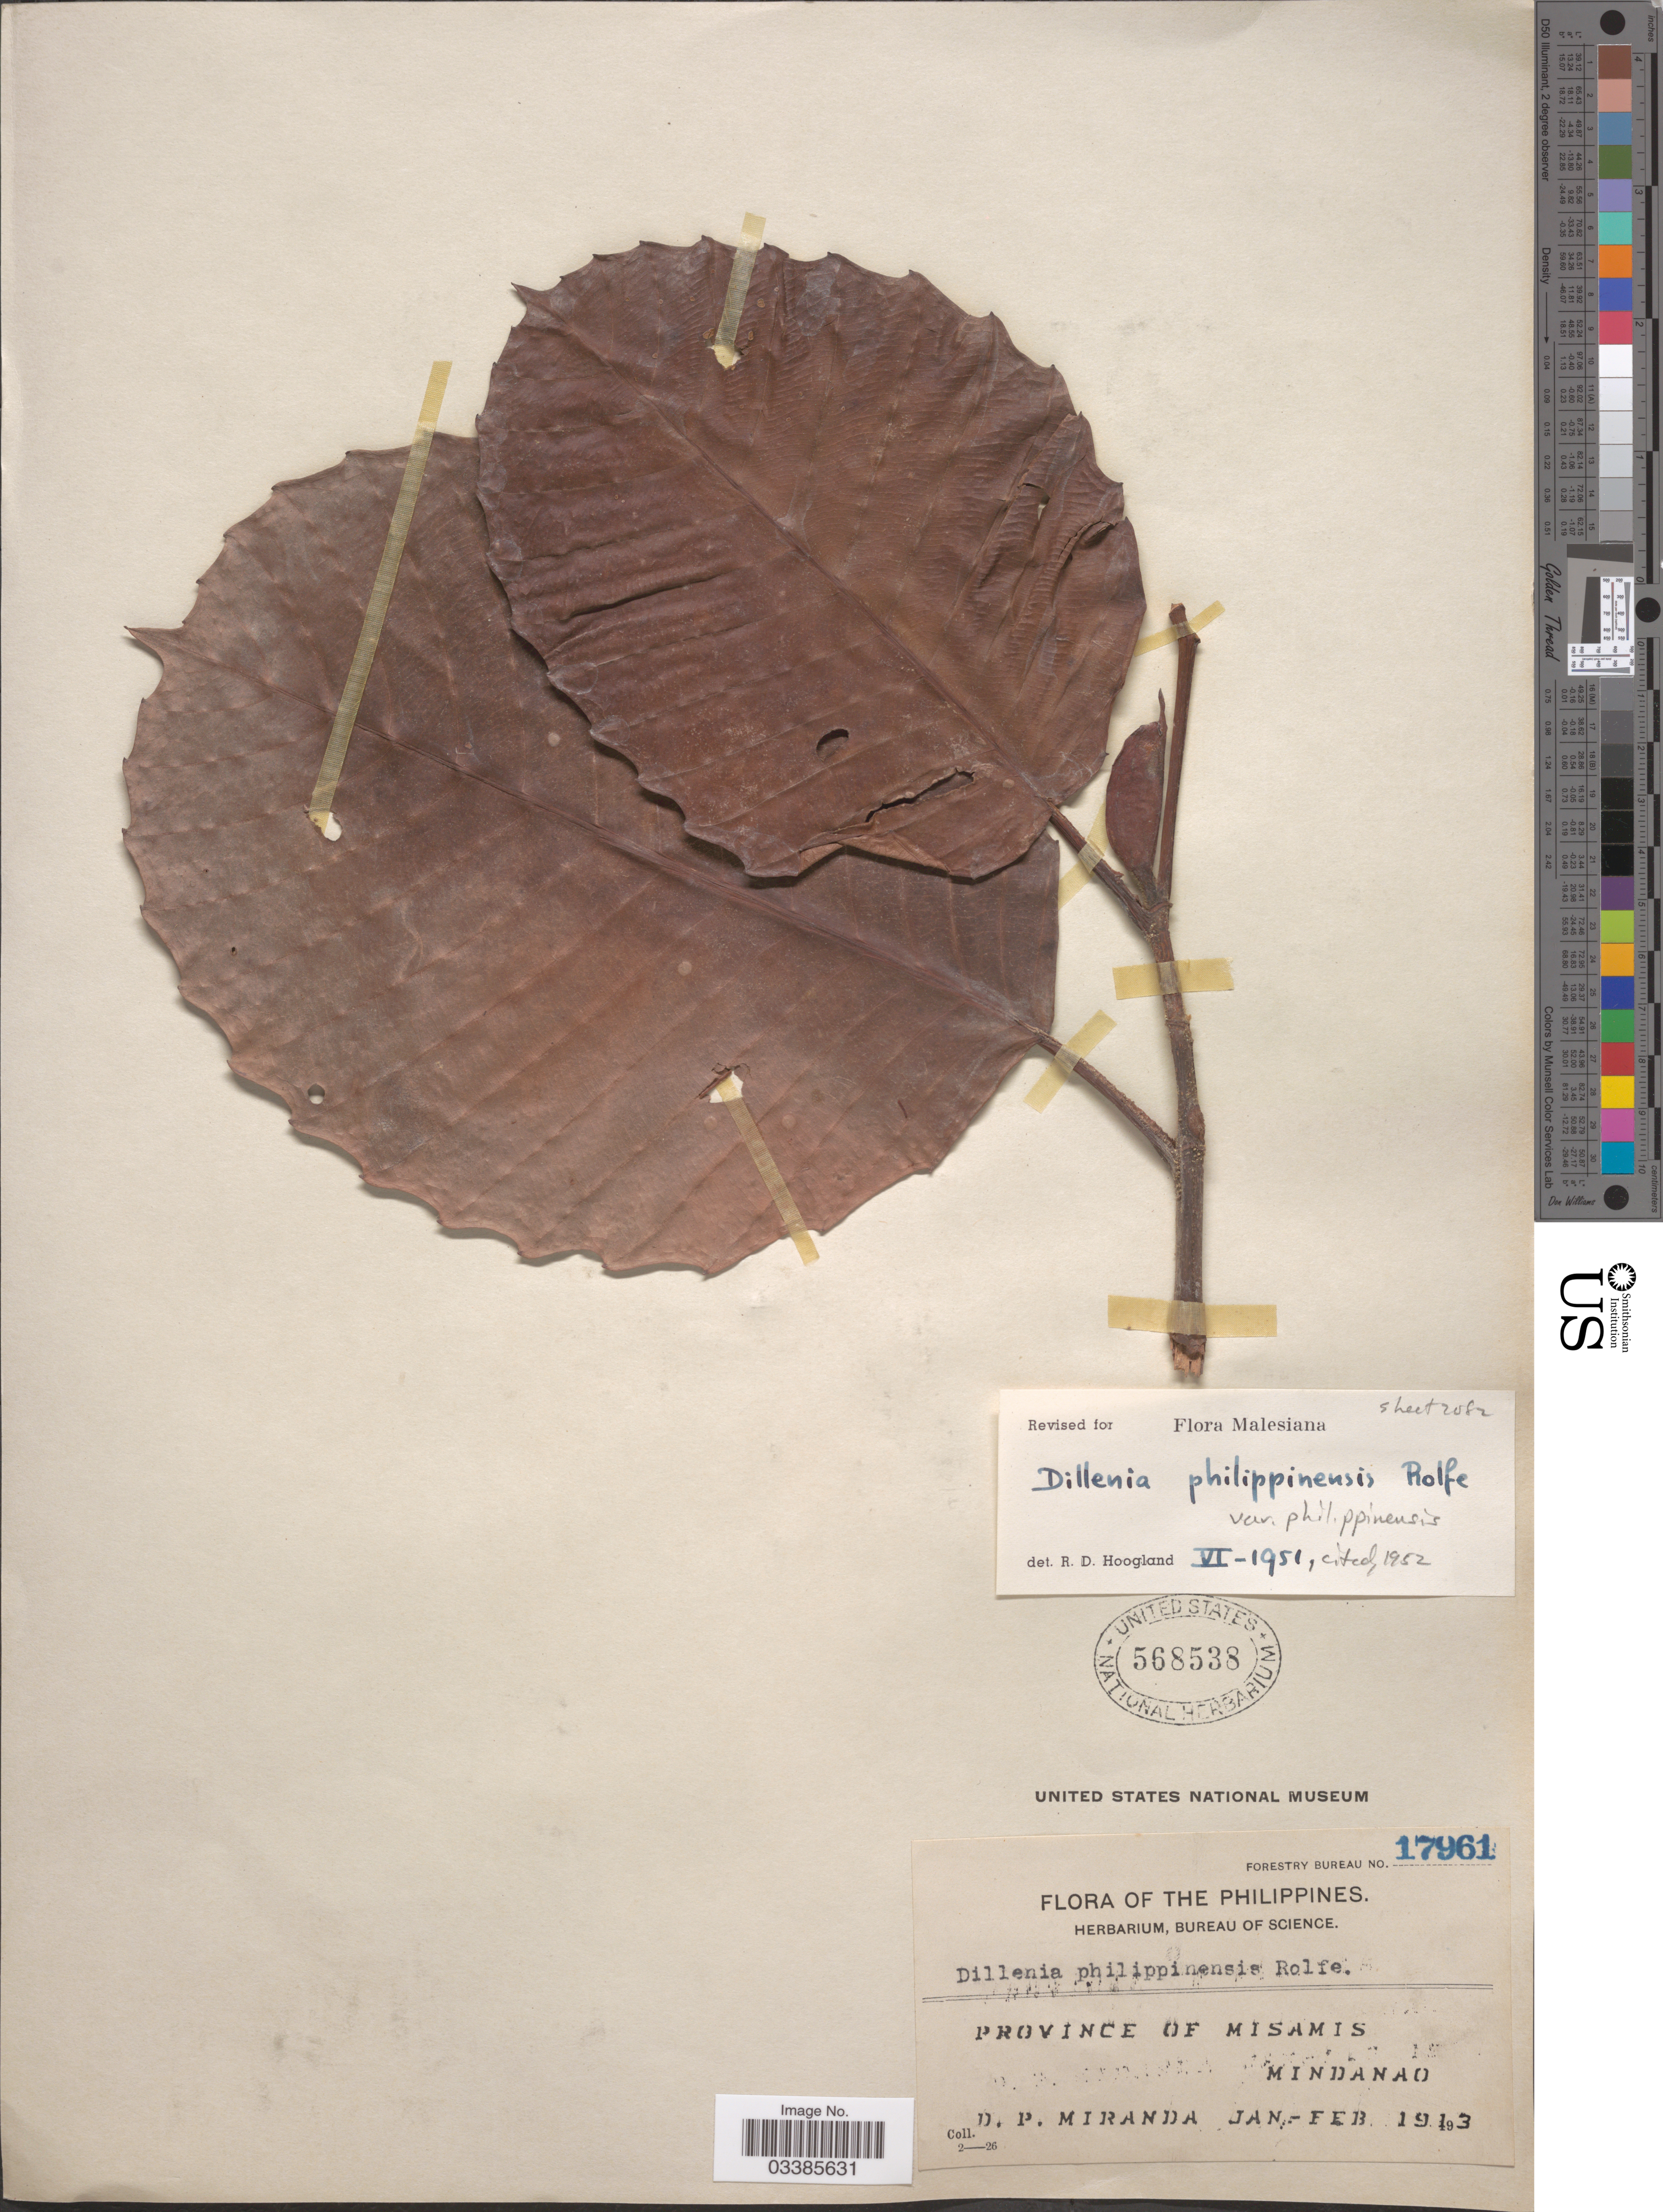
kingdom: Plantae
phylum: Tracheophyta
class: Magnoliopsida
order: Dilleniales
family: Dilleniaceae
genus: Dillenia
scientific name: Dillenia philippinensis var. philippinensis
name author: Rolfe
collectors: D. P. Miranda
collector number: Forestry Bureau 17961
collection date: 1913-01/1913-02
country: Philippines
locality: Province of Misamis. Mindanao.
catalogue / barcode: US 568538